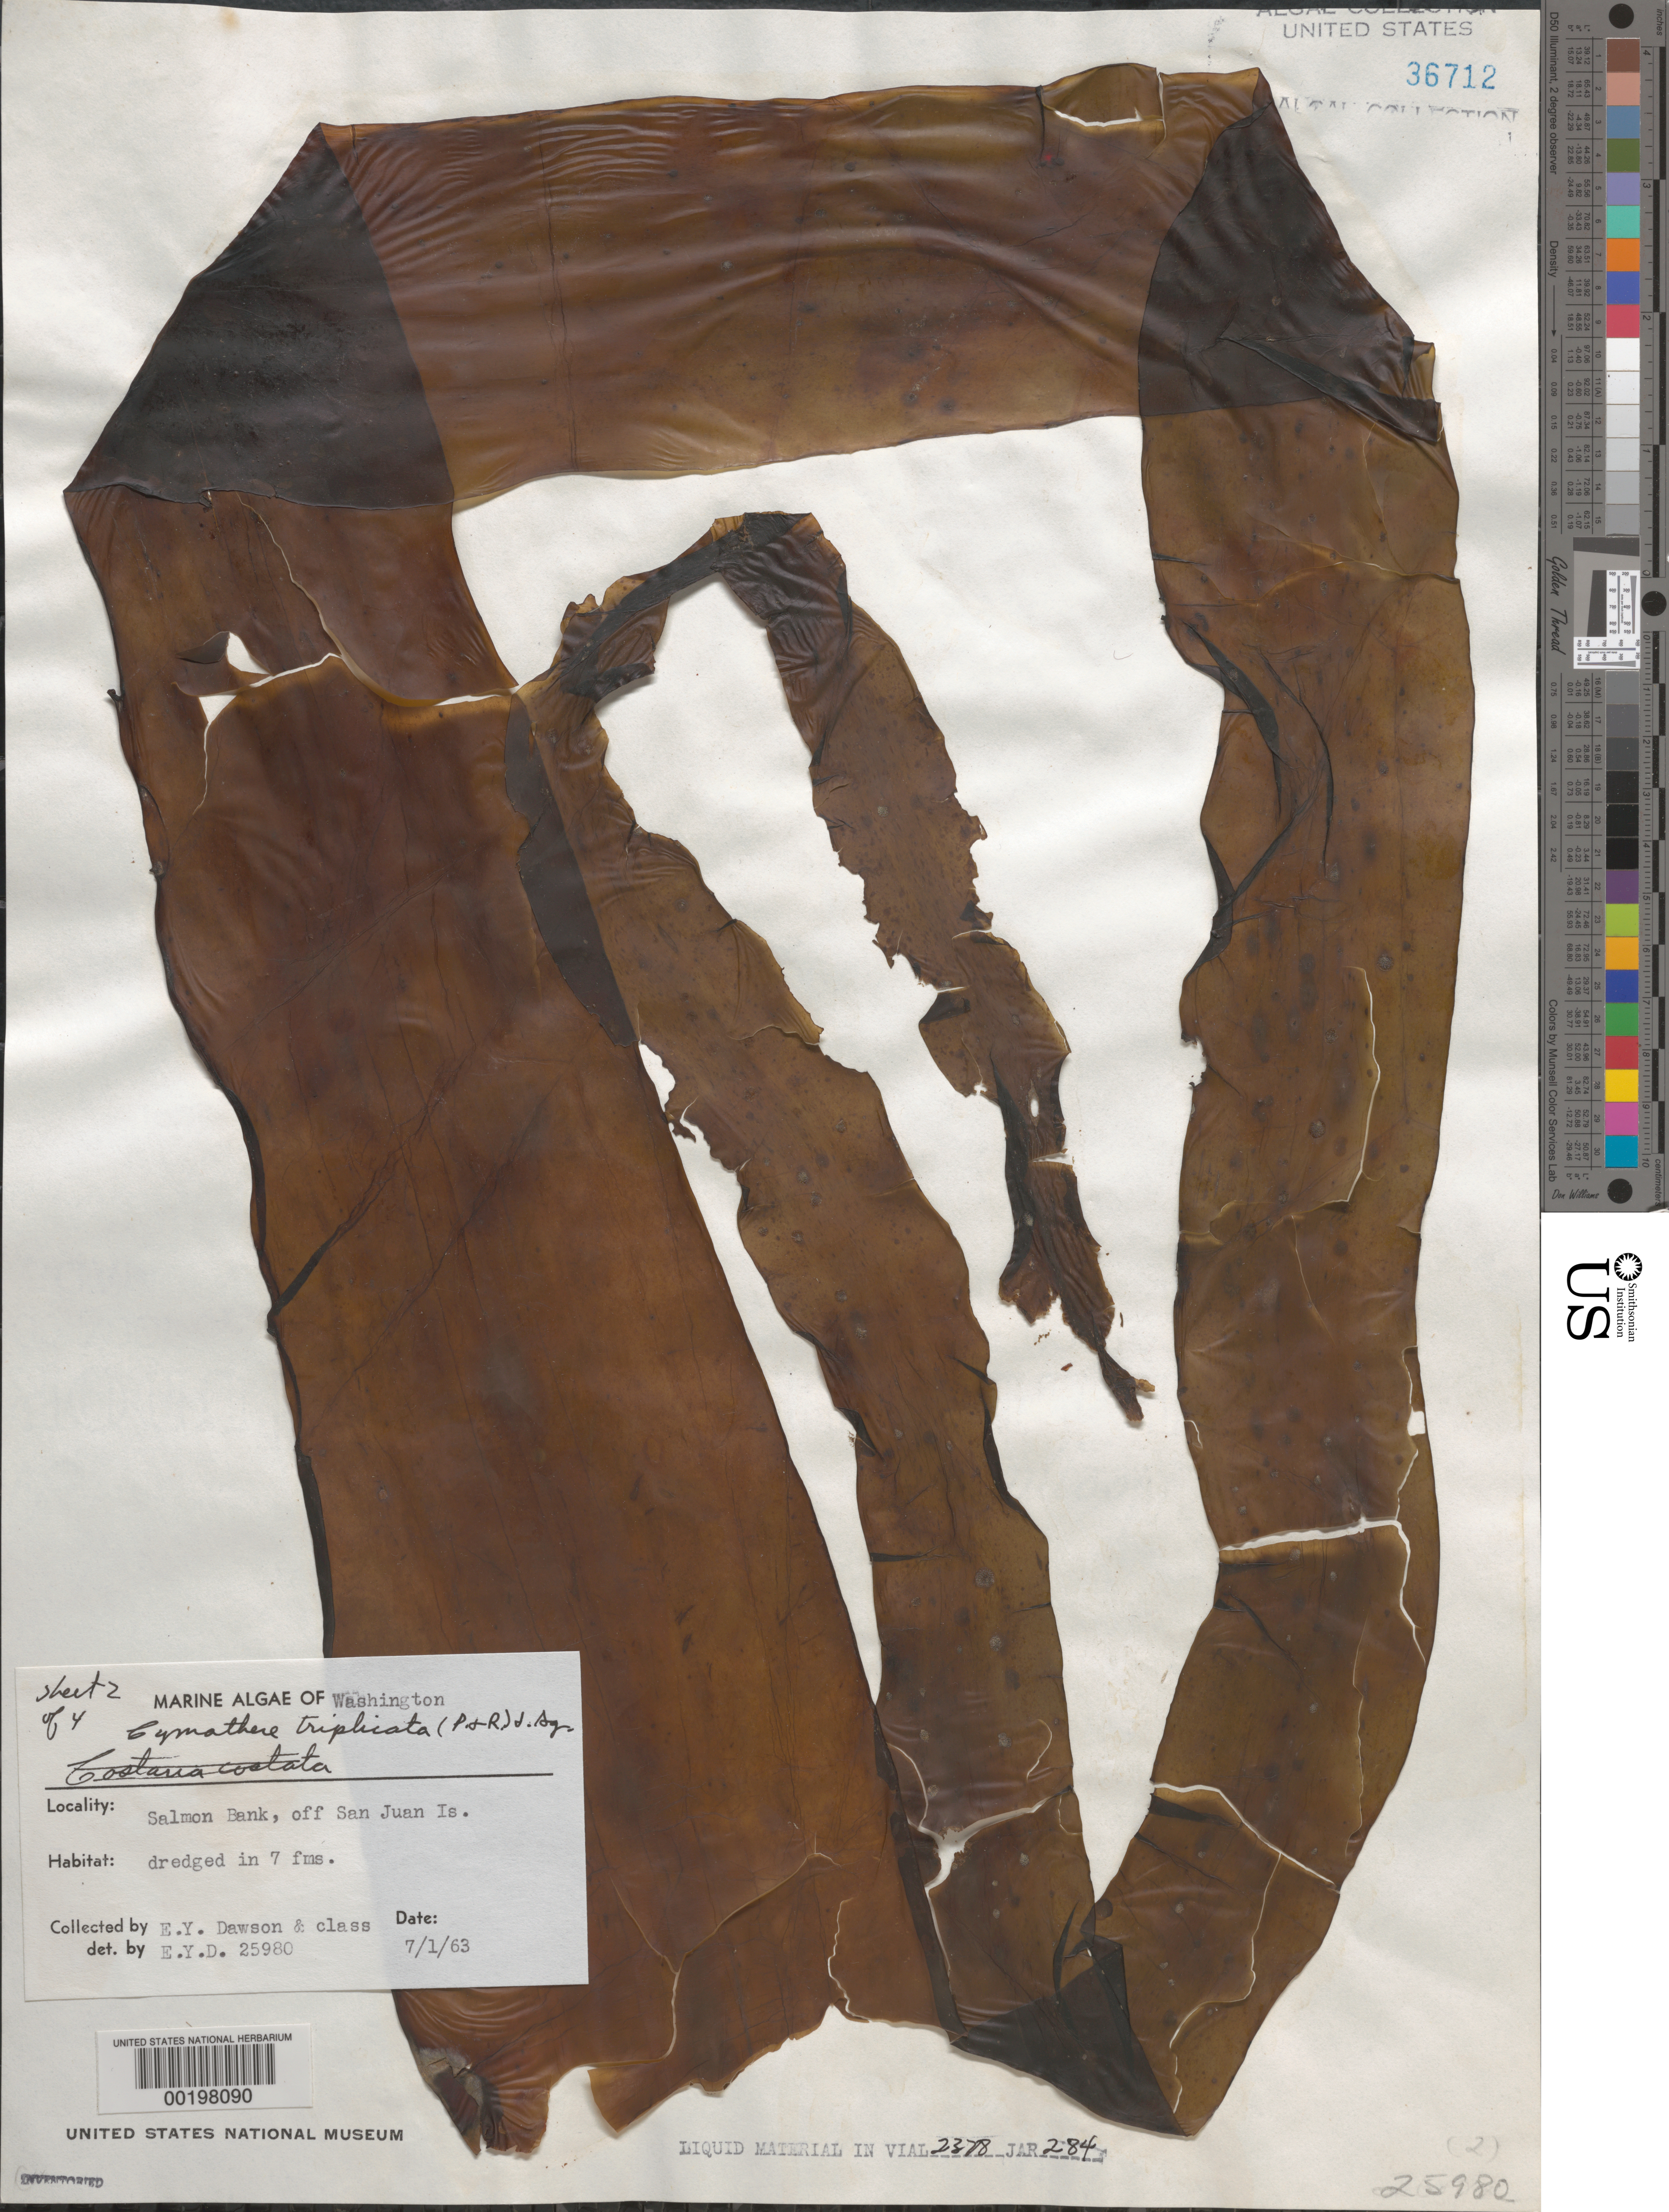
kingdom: Chromista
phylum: Ochrophyta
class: Phaeophyceae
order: Laminariales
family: Laminariaceae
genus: Cymathaere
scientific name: Cymathaere triplicata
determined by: Dawson, E. Y.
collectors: E. Y. Dawson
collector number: EYD 25980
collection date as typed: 01 Jul 1963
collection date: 1963-07-01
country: United States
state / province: Washington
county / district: San Juan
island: San Juan Island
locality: Salmon Bank off San Juan Island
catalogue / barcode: US 36712